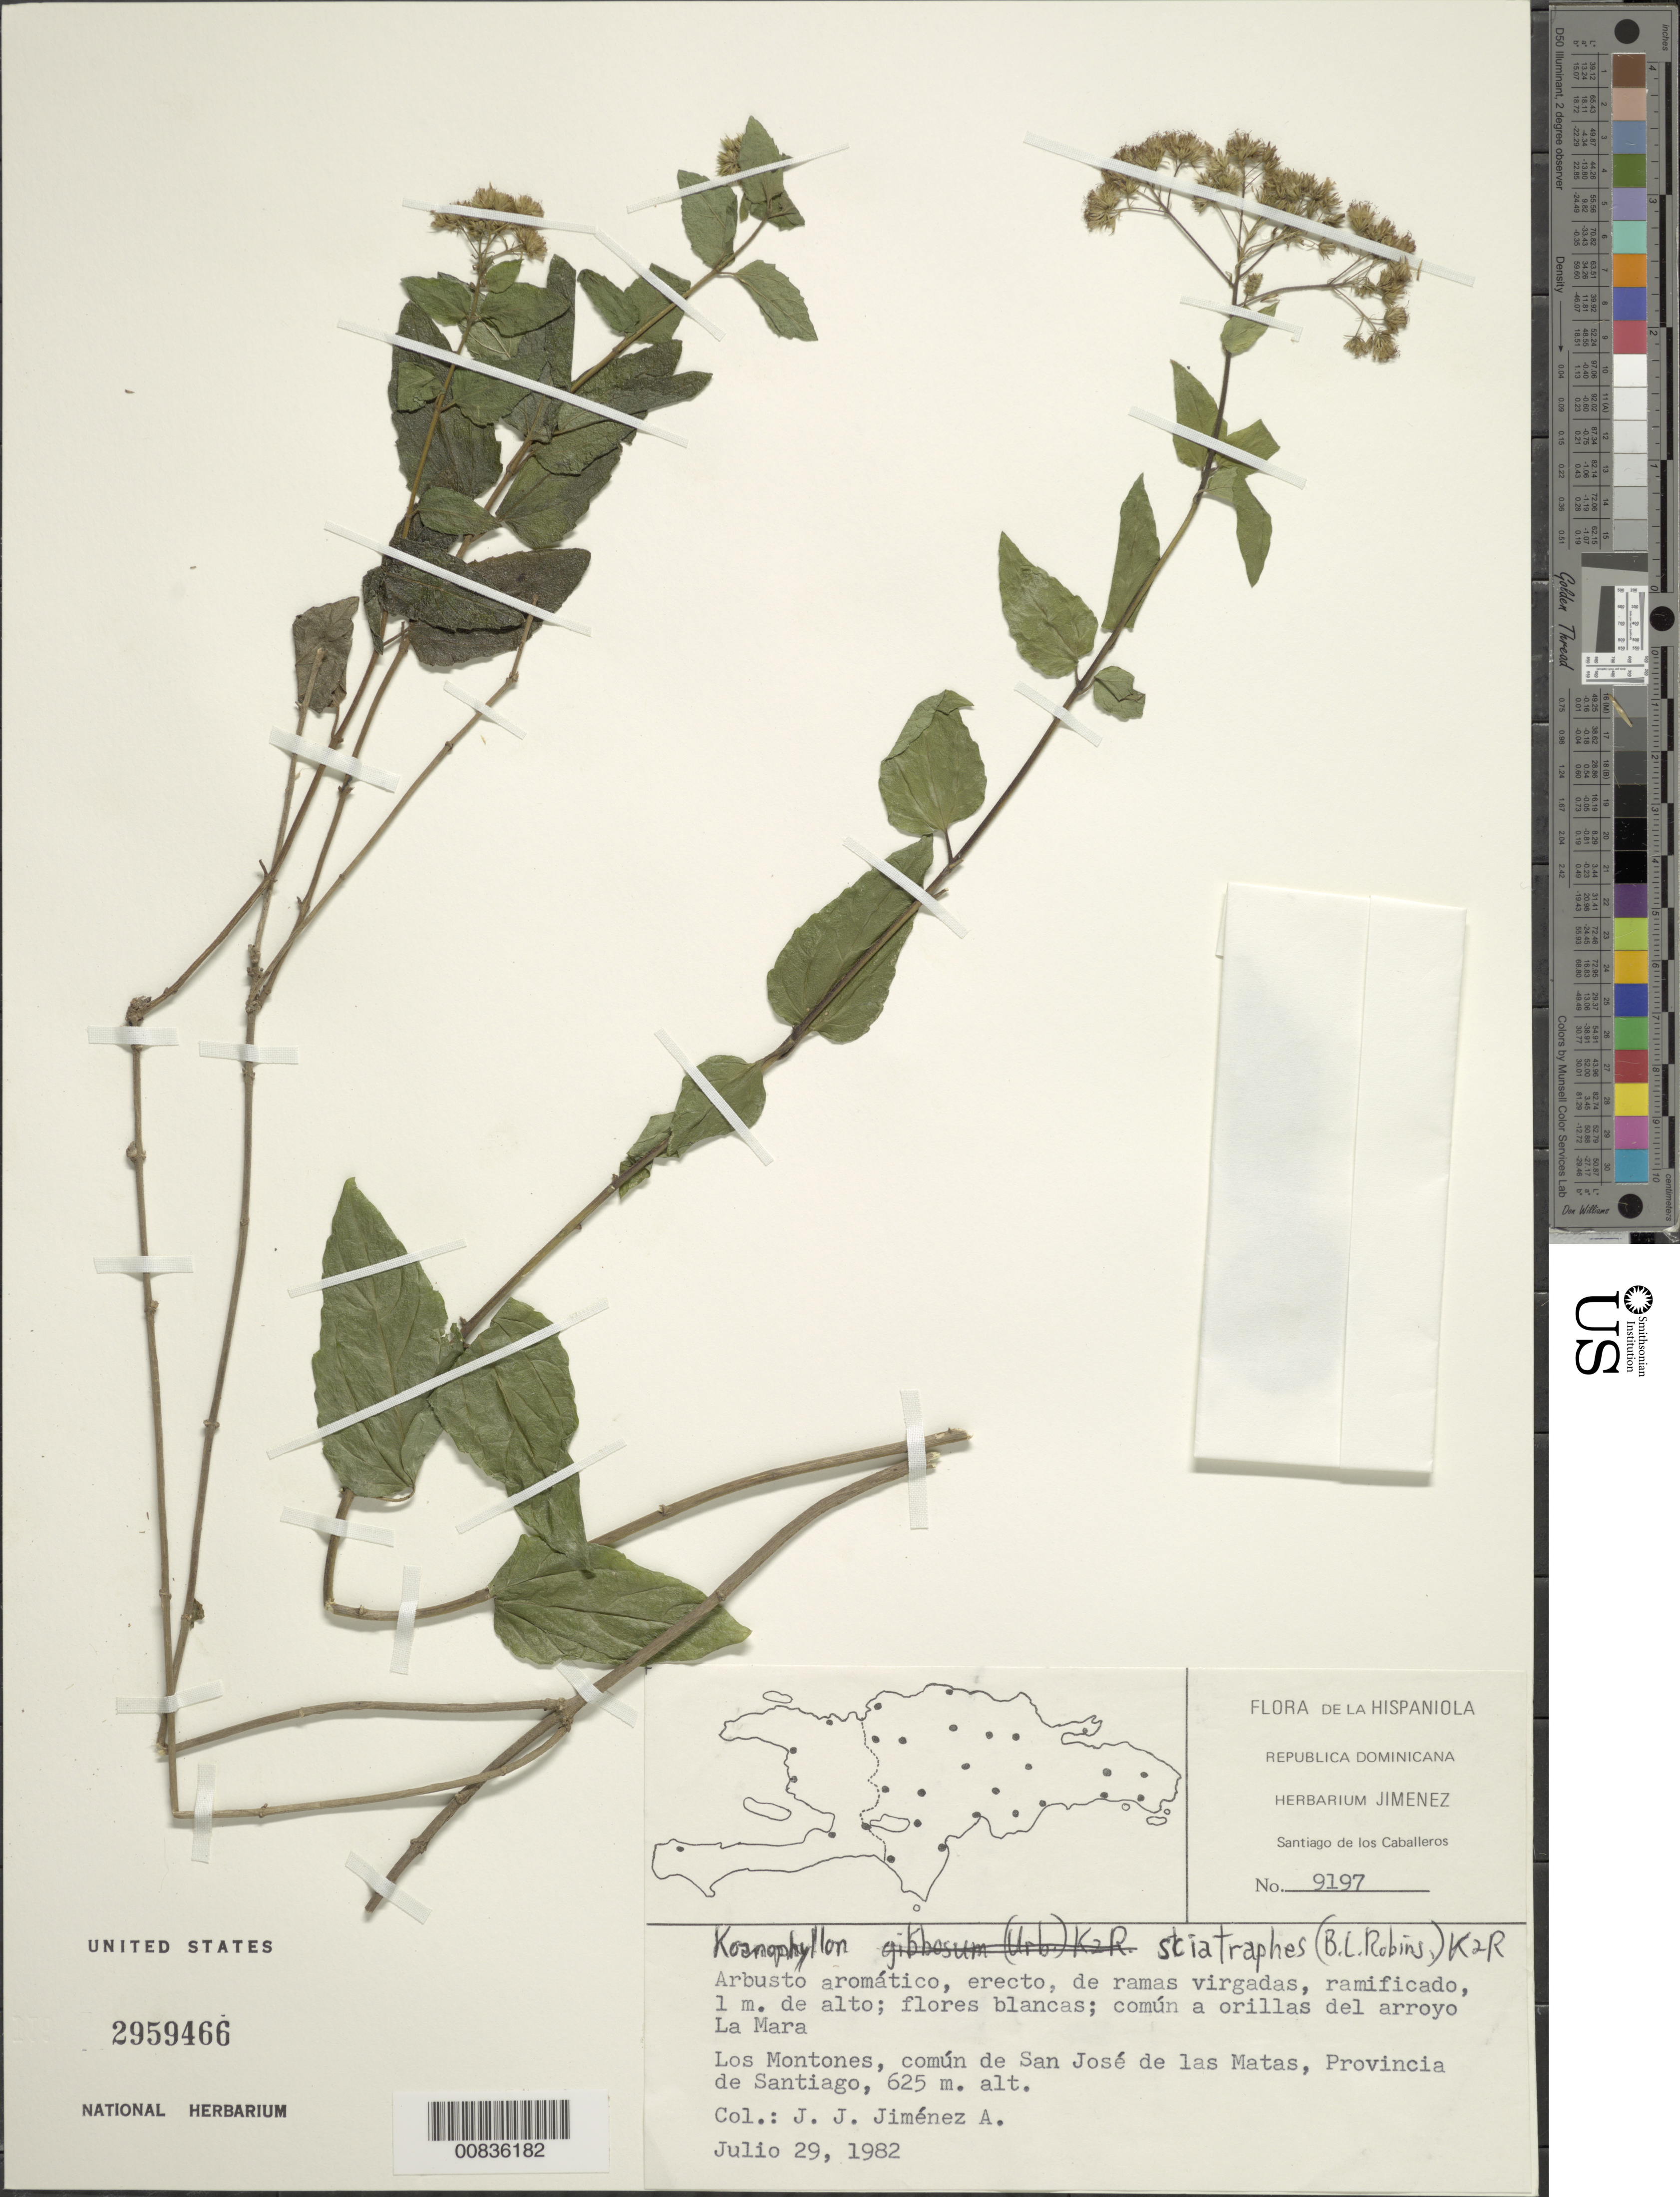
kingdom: Plantae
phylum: Tracheophyta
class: Magnoliopsida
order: Asterales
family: Asteraceae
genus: Koanophyllon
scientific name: Koanophyllon sciatraphes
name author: (B.L. Rob.) R.M. King & H. Rob.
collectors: J. J. Jiménez Almonte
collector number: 9197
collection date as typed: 29 Jul 1982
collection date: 1982-07-29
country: Dominican Republic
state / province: Santiago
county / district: San José de las Matas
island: Hispaniola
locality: Los Montones, Arroyo La Mara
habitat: A orillas del arroyo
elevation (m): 625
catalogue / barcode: US 2959466